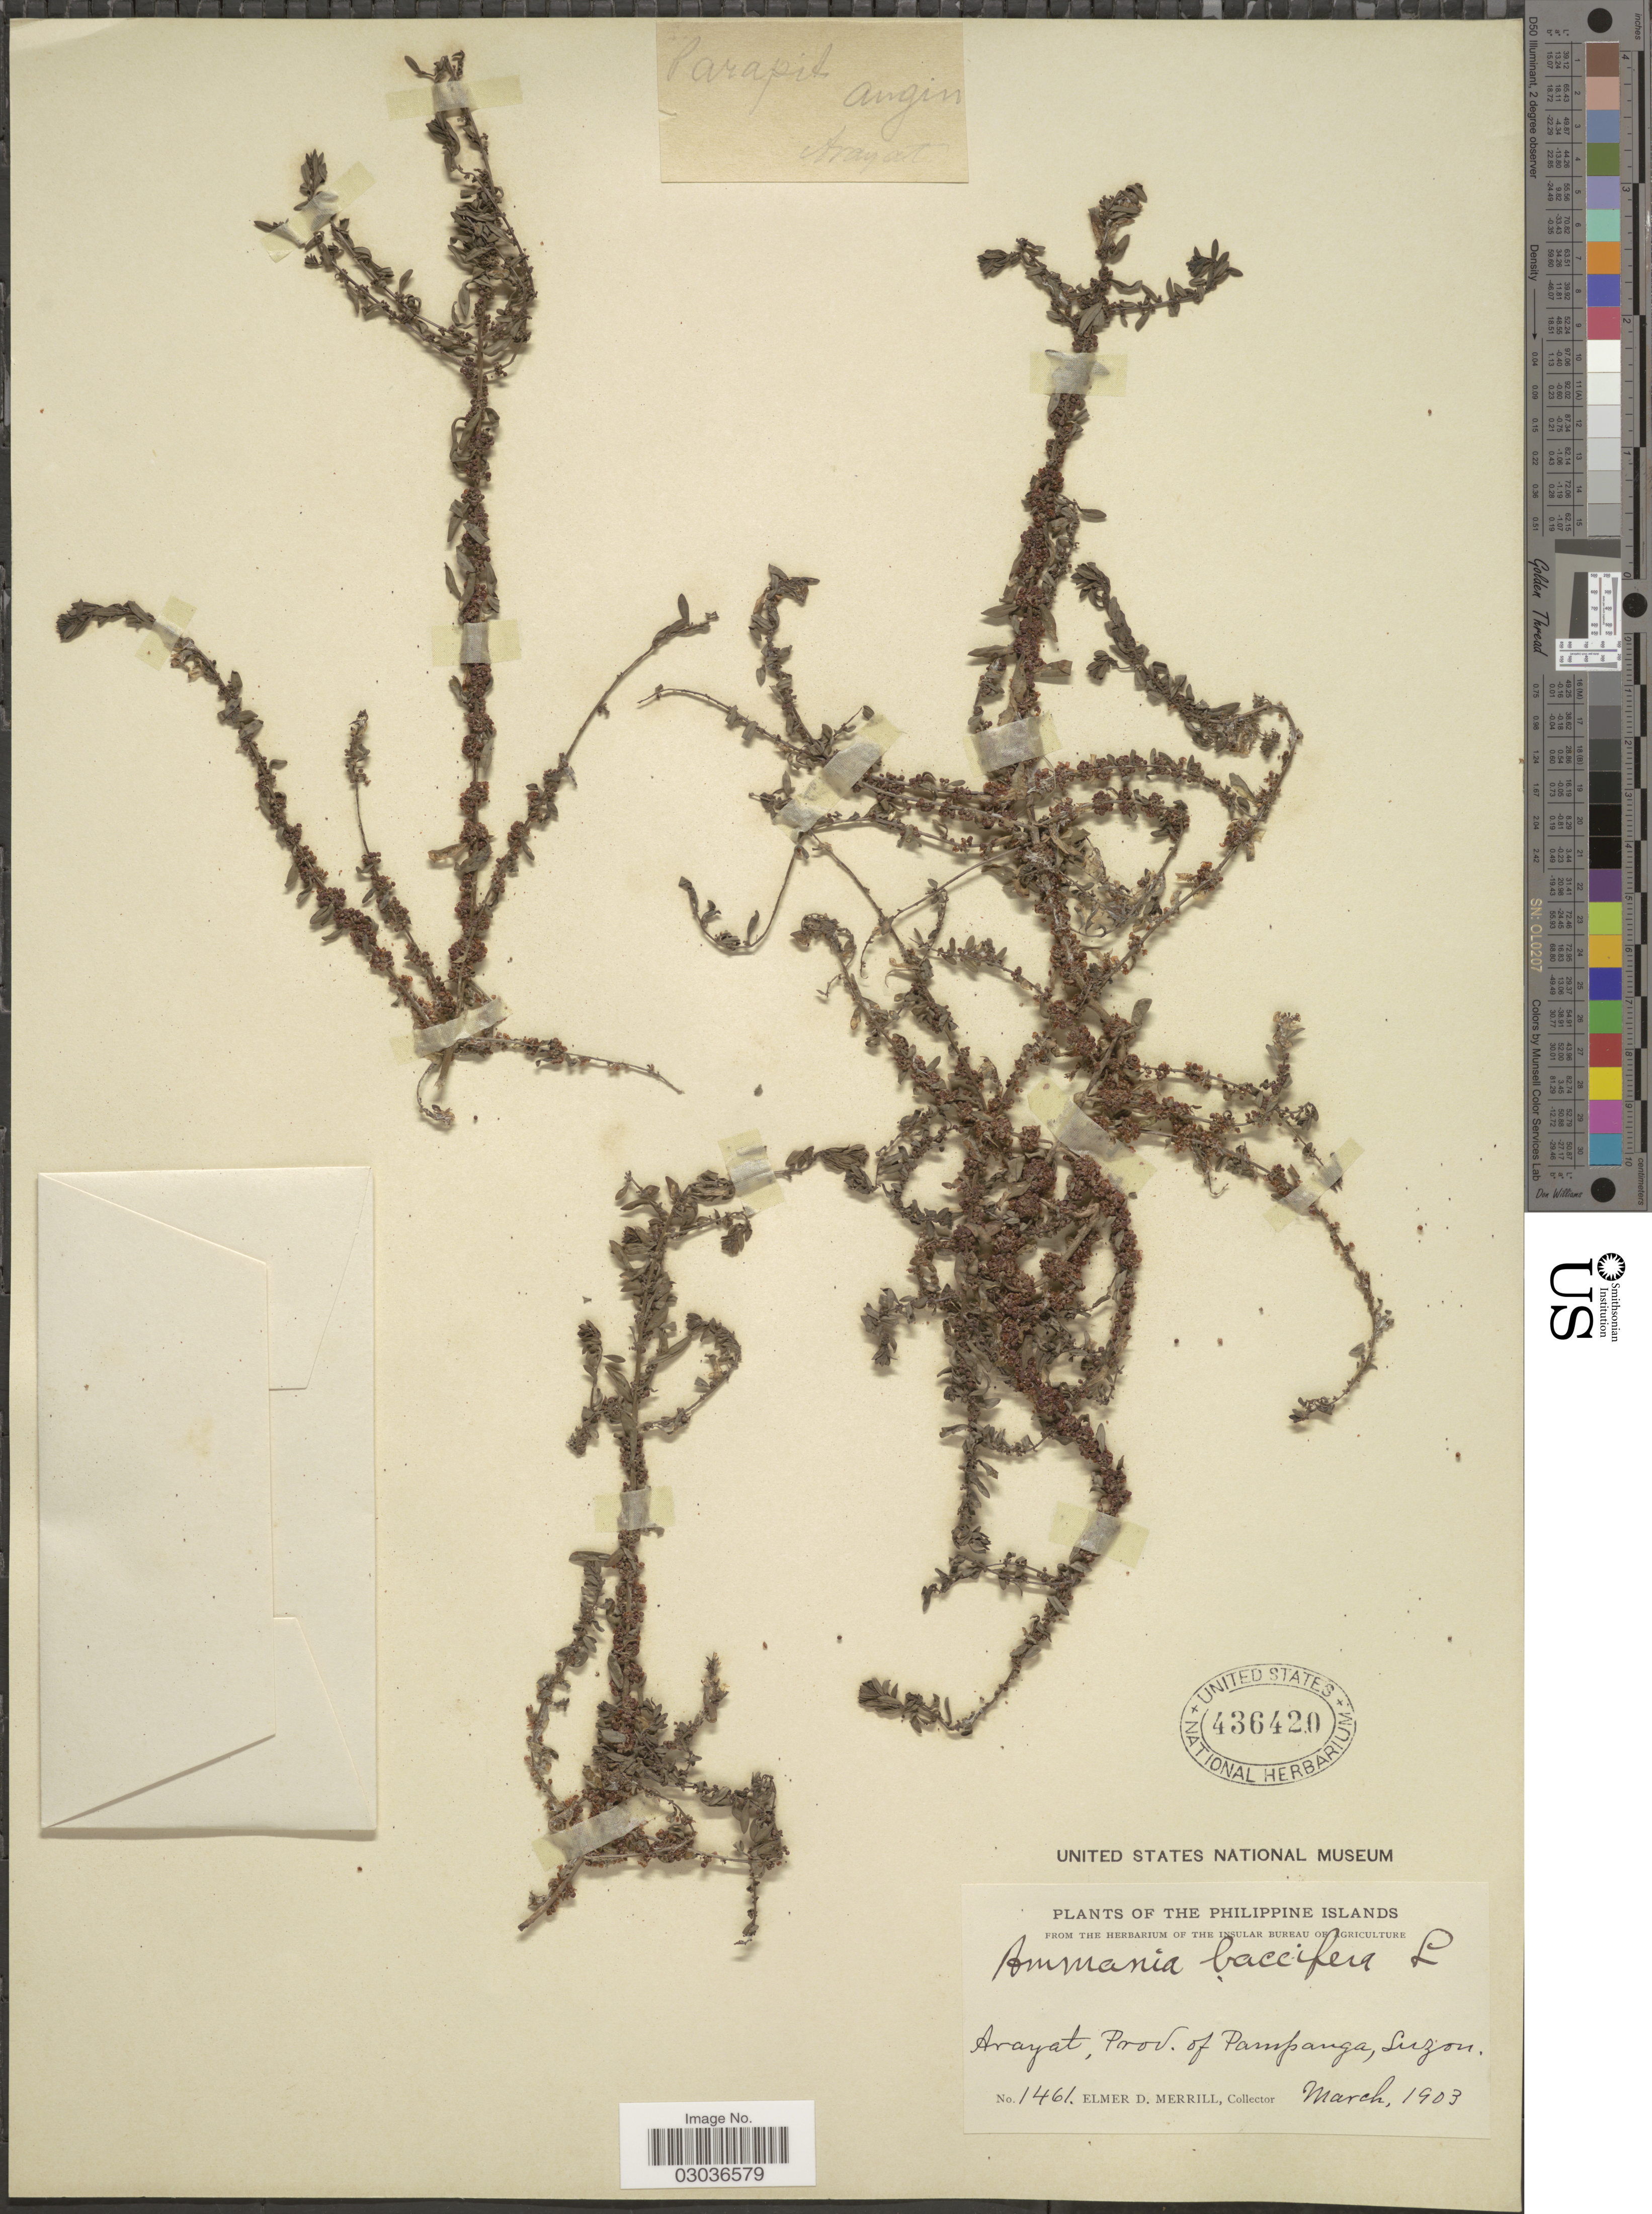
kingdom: Plantae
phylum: Tracheophyta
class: Magnoliopsida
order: Myrtales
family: Lythraceae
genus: Ammannia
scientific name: Ammannia baccifera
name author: L.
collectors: E. D. Merrill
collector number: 1461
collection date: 1903-03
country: Philippines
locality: Arayat, Prov. of Pampanga, Luzon.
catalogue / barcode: US 436420